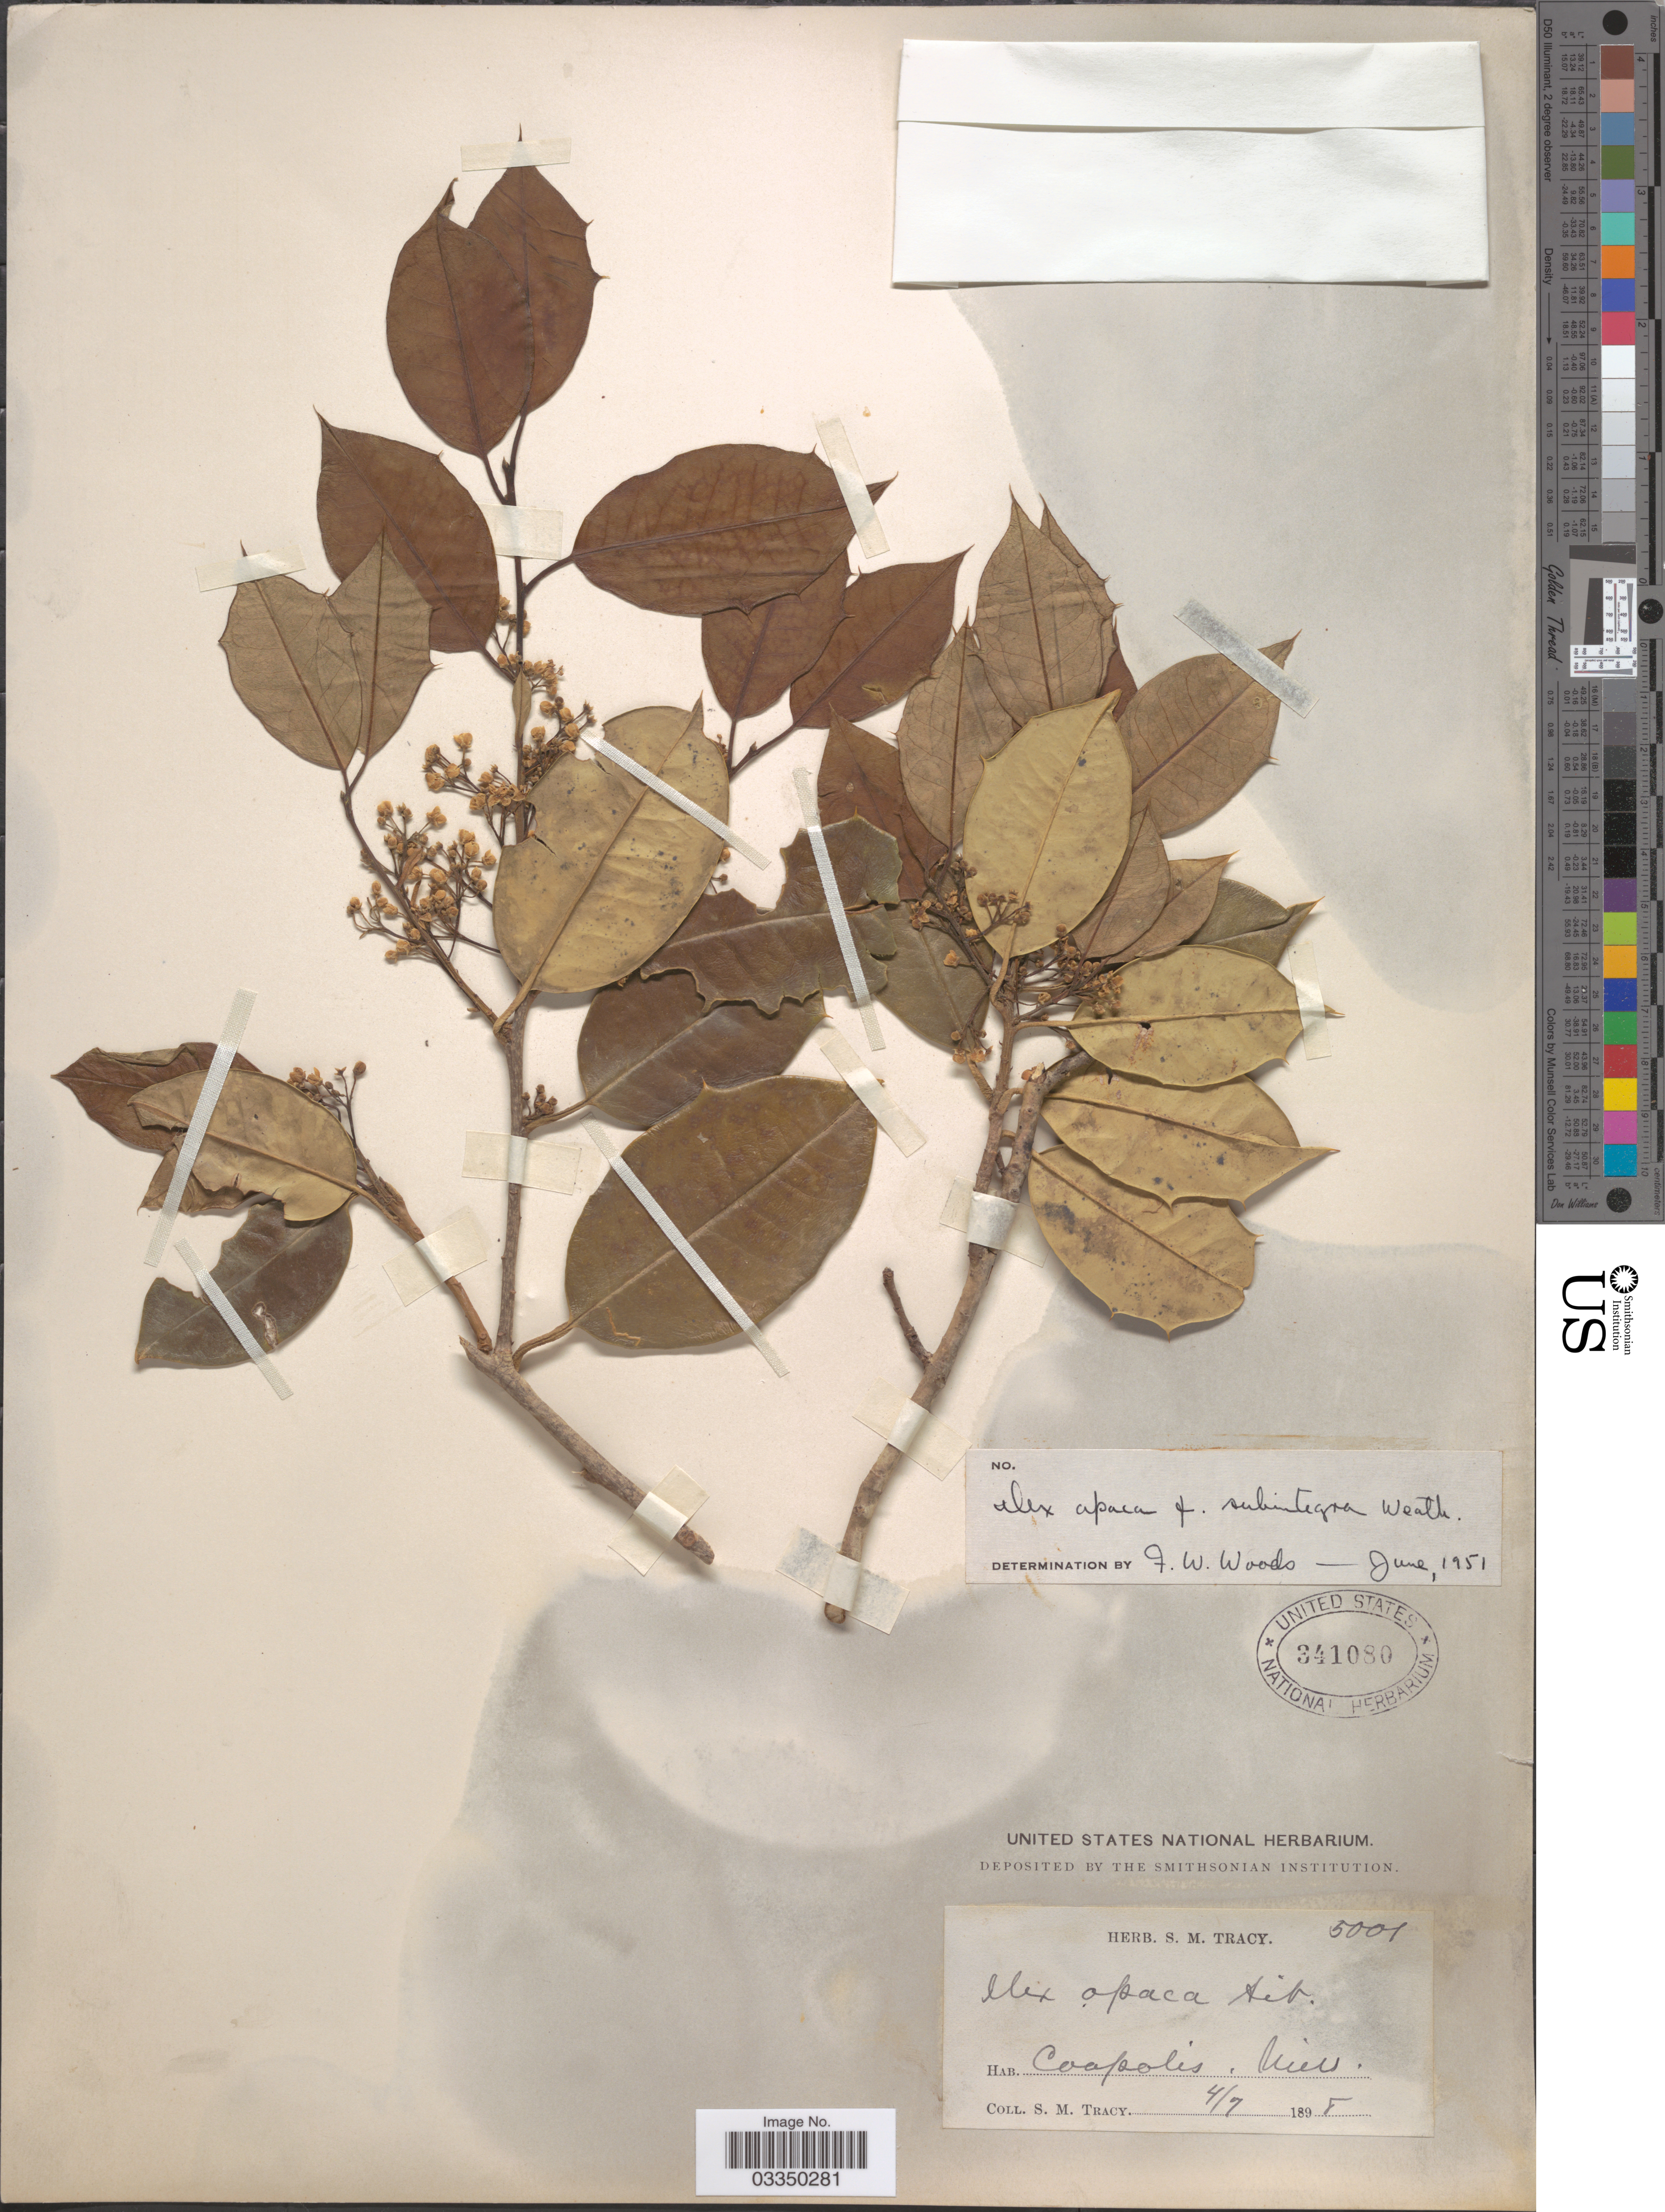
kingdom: Plantae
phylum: Tracheophyta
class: Magnoliopsida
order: Aquifoliales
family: Aquifoliaceae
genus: Ilex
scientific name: Ilex opaca f. subintegra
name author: Weath.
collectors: S. M. Tracy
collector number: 5001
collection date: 1898-04-07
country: United States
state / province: Mississippi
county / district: Harrison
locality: Coopolis.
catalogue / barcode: US 341080